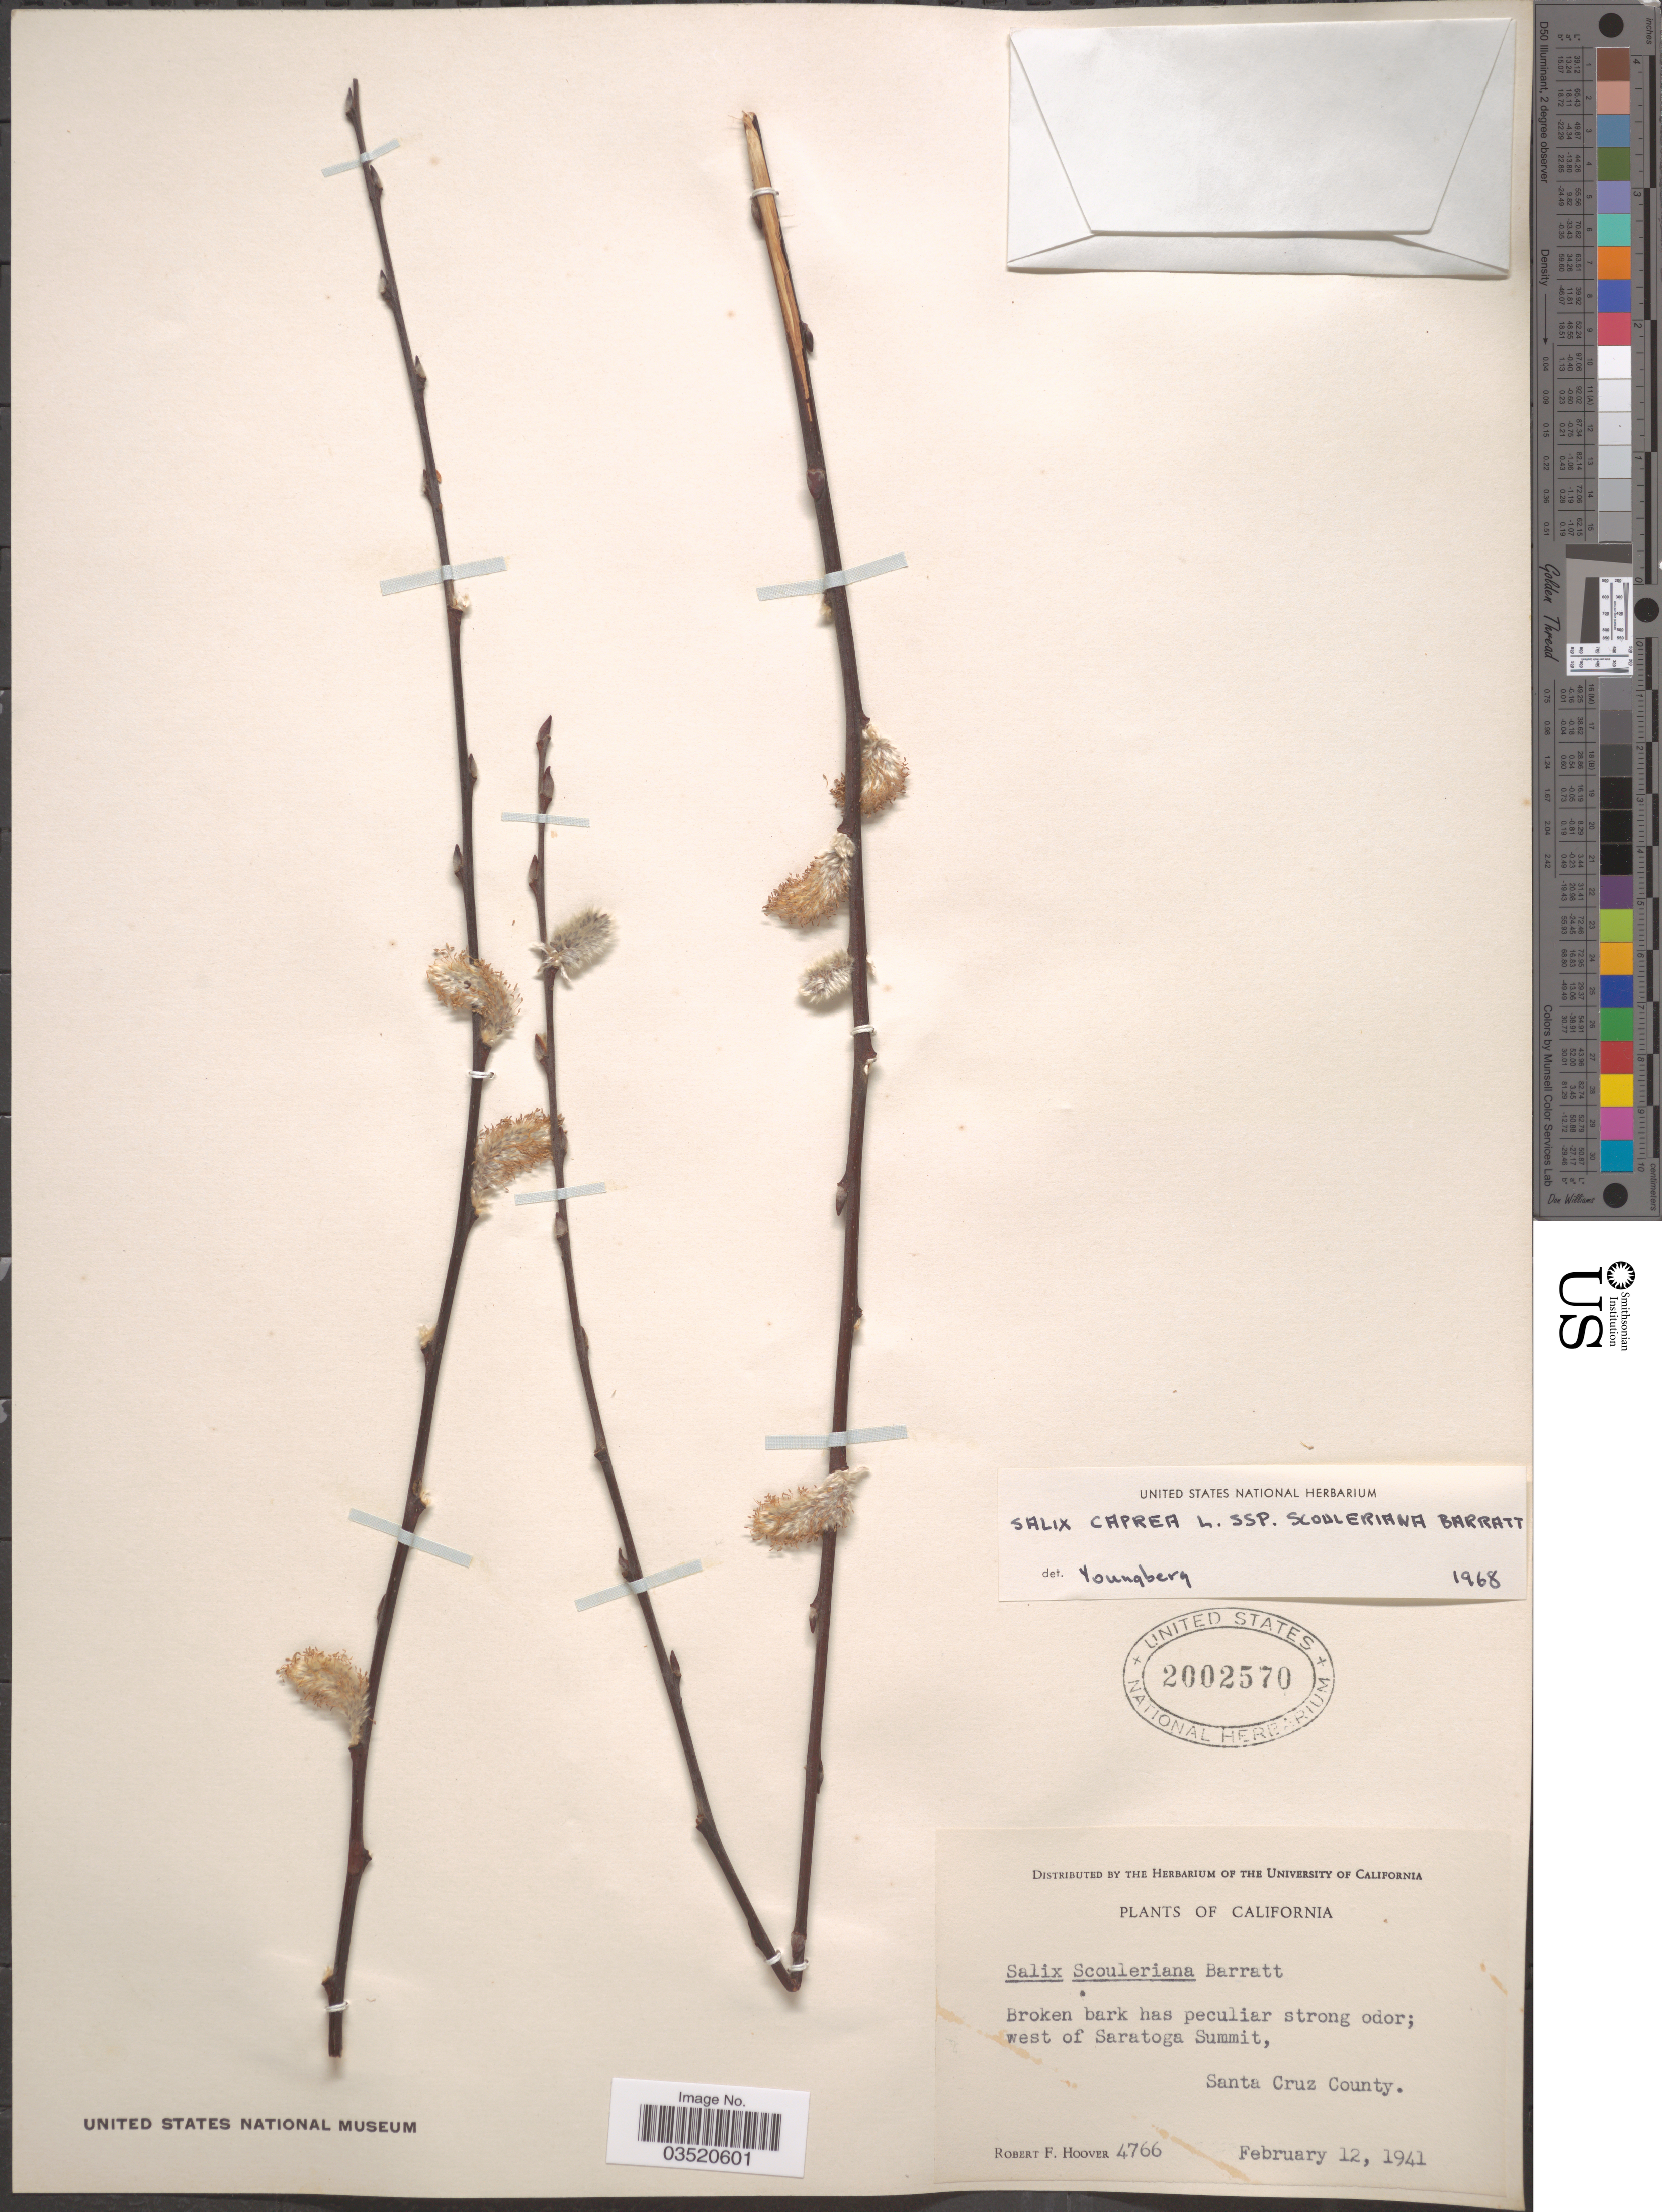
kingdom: Plantae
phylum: Tracheophyta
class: Magnoliopsida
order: Malpighiales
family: Salicaceae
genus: Salix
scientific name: Salix scouleriana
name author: Barratt ex Hook.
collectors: R. F. Hoover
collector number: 4766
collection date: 1941-02-12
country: United States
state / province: California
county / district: Santa Cruz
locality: West of Saratoga Summit, Santa Cruz County.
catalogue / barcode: US 2002570